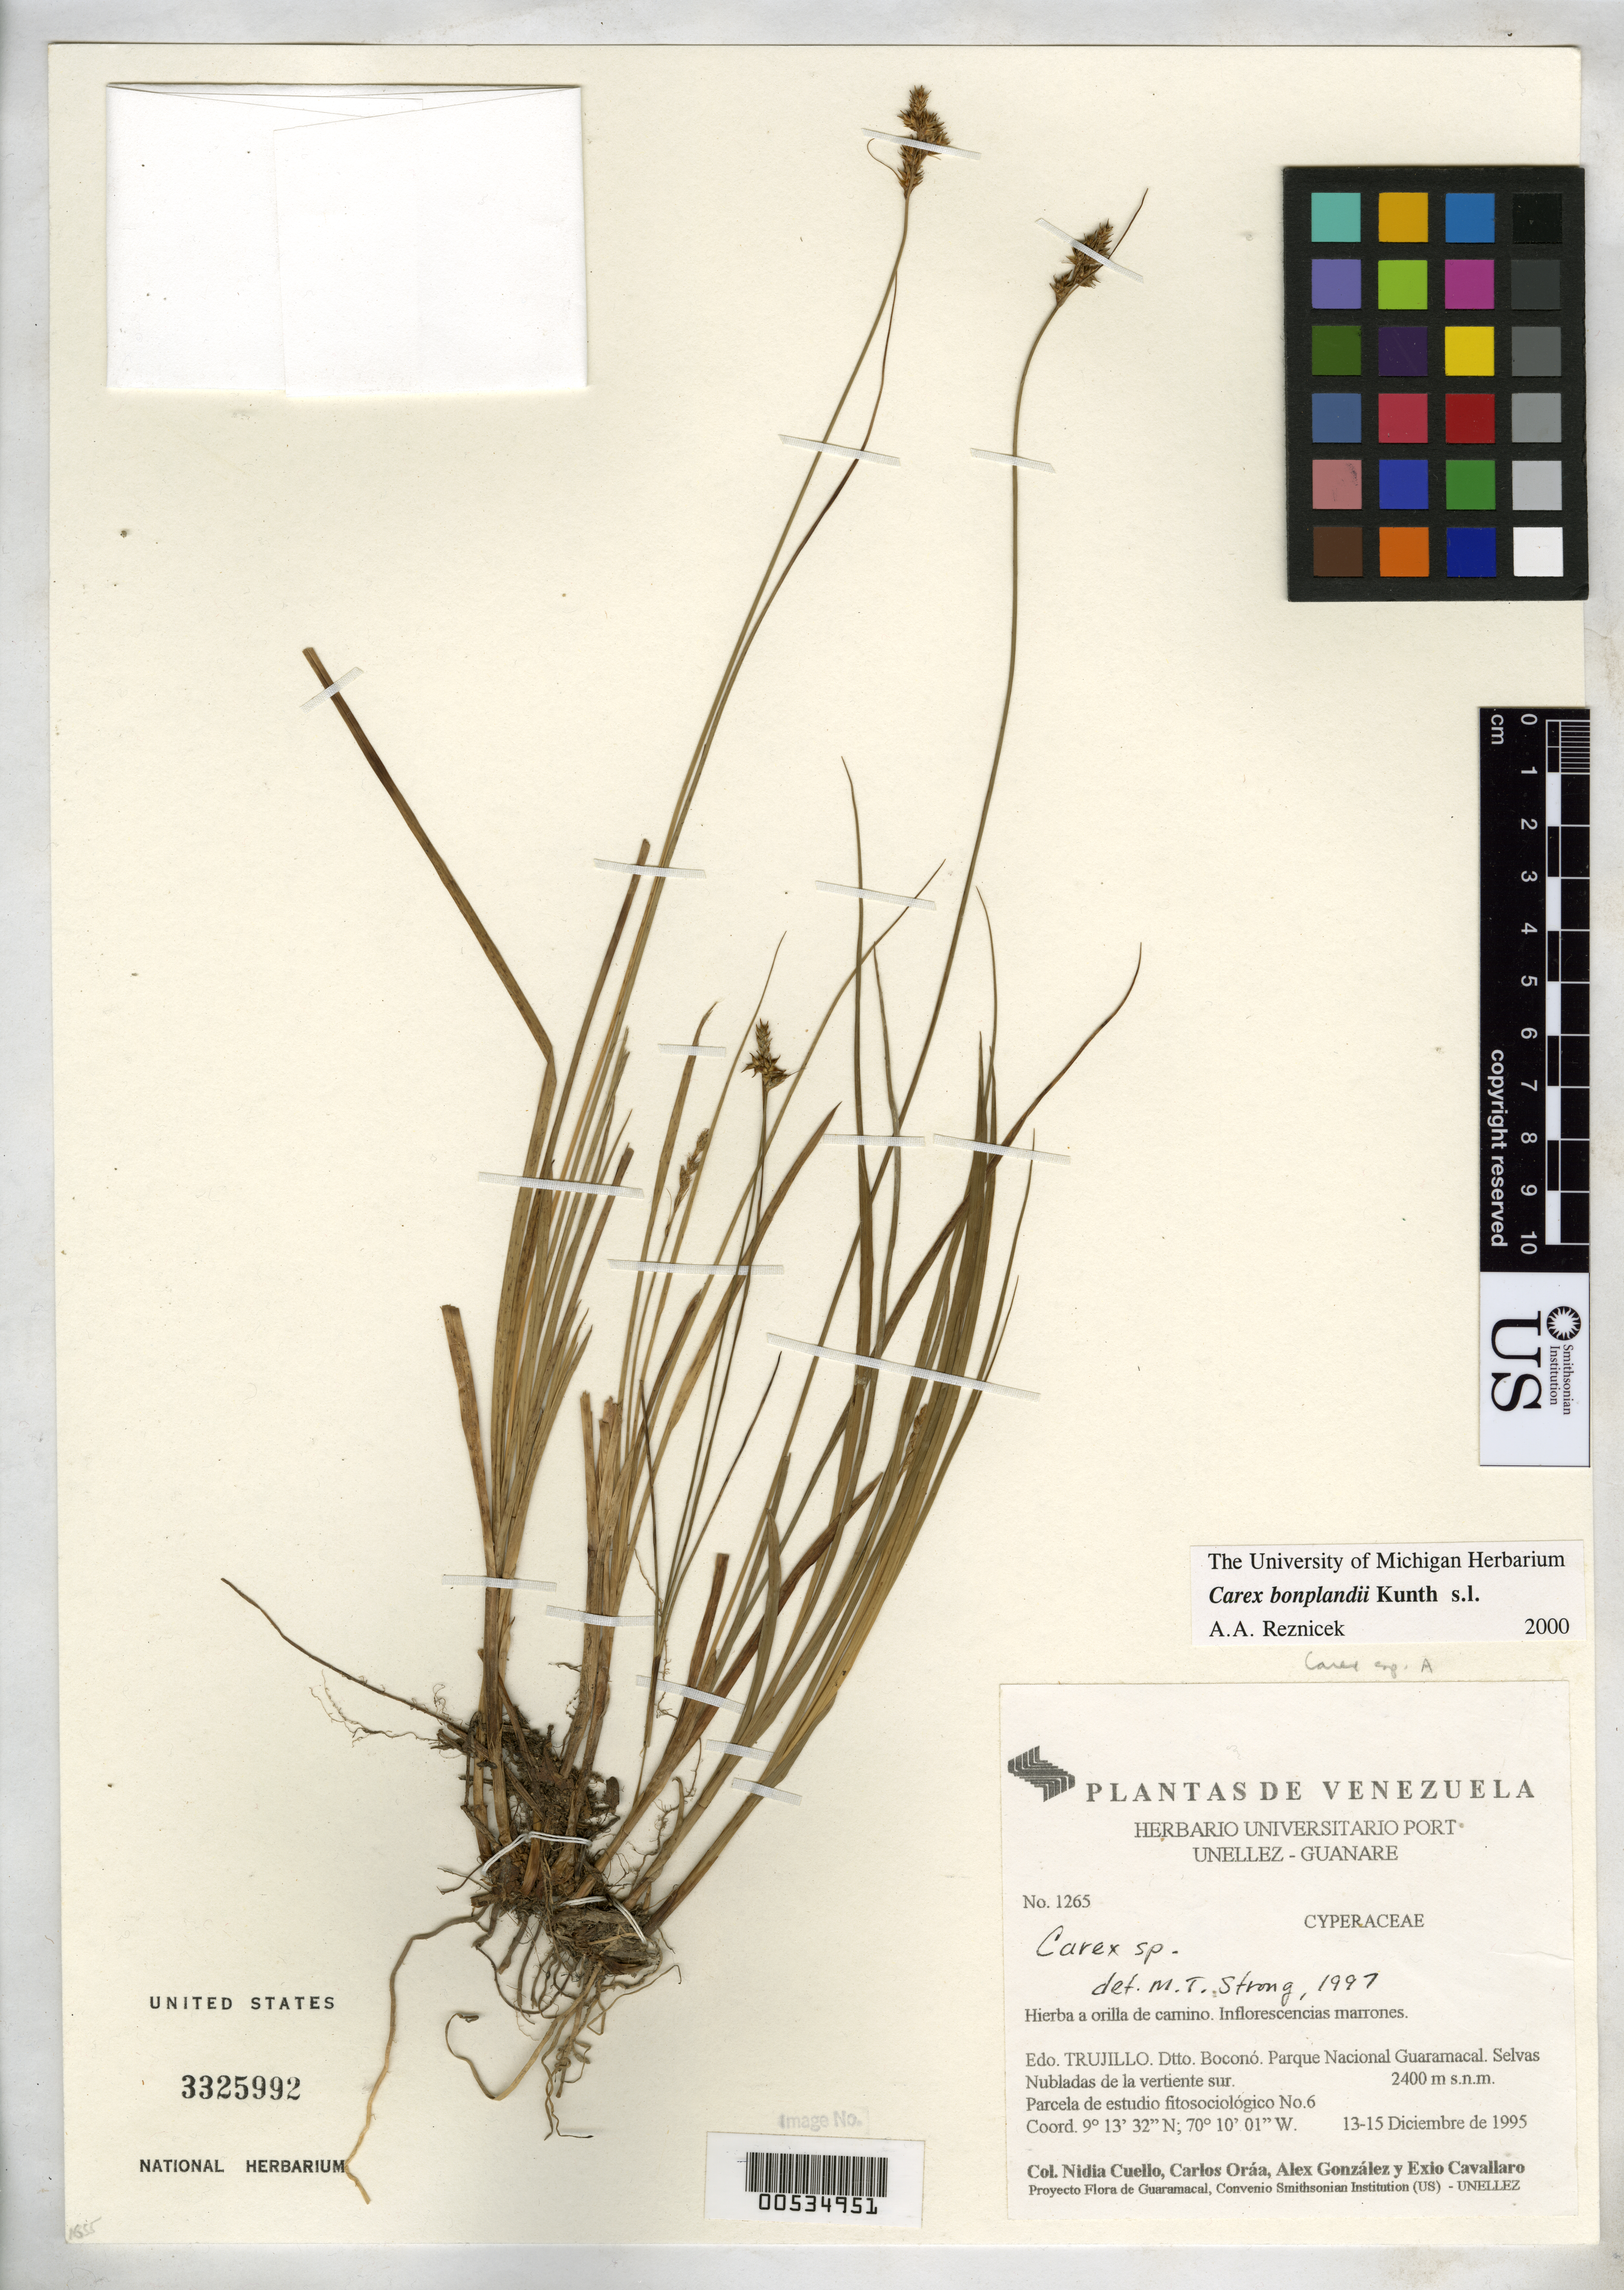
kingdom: Plantae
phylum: Tracheophyta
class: Liliopsida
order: Poales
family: Cyperaceae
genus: Carex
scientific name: Carex bonplandii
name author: Kunth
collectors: N. L. Cuello, C. Oráa, A. Gonzáles & E. Cavallaro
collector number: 1265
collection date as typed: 13 Dec 1995 to 15 Dec 1995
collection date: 1995-12-13/1995-12-15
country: Venezuela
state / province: Trujillo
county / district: Boconó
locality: Parque Nacional Guaramacal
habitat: Selvas nubladas de la vertiente sur.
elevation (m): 2400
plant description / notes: MICH, US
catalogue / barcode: US 3325992